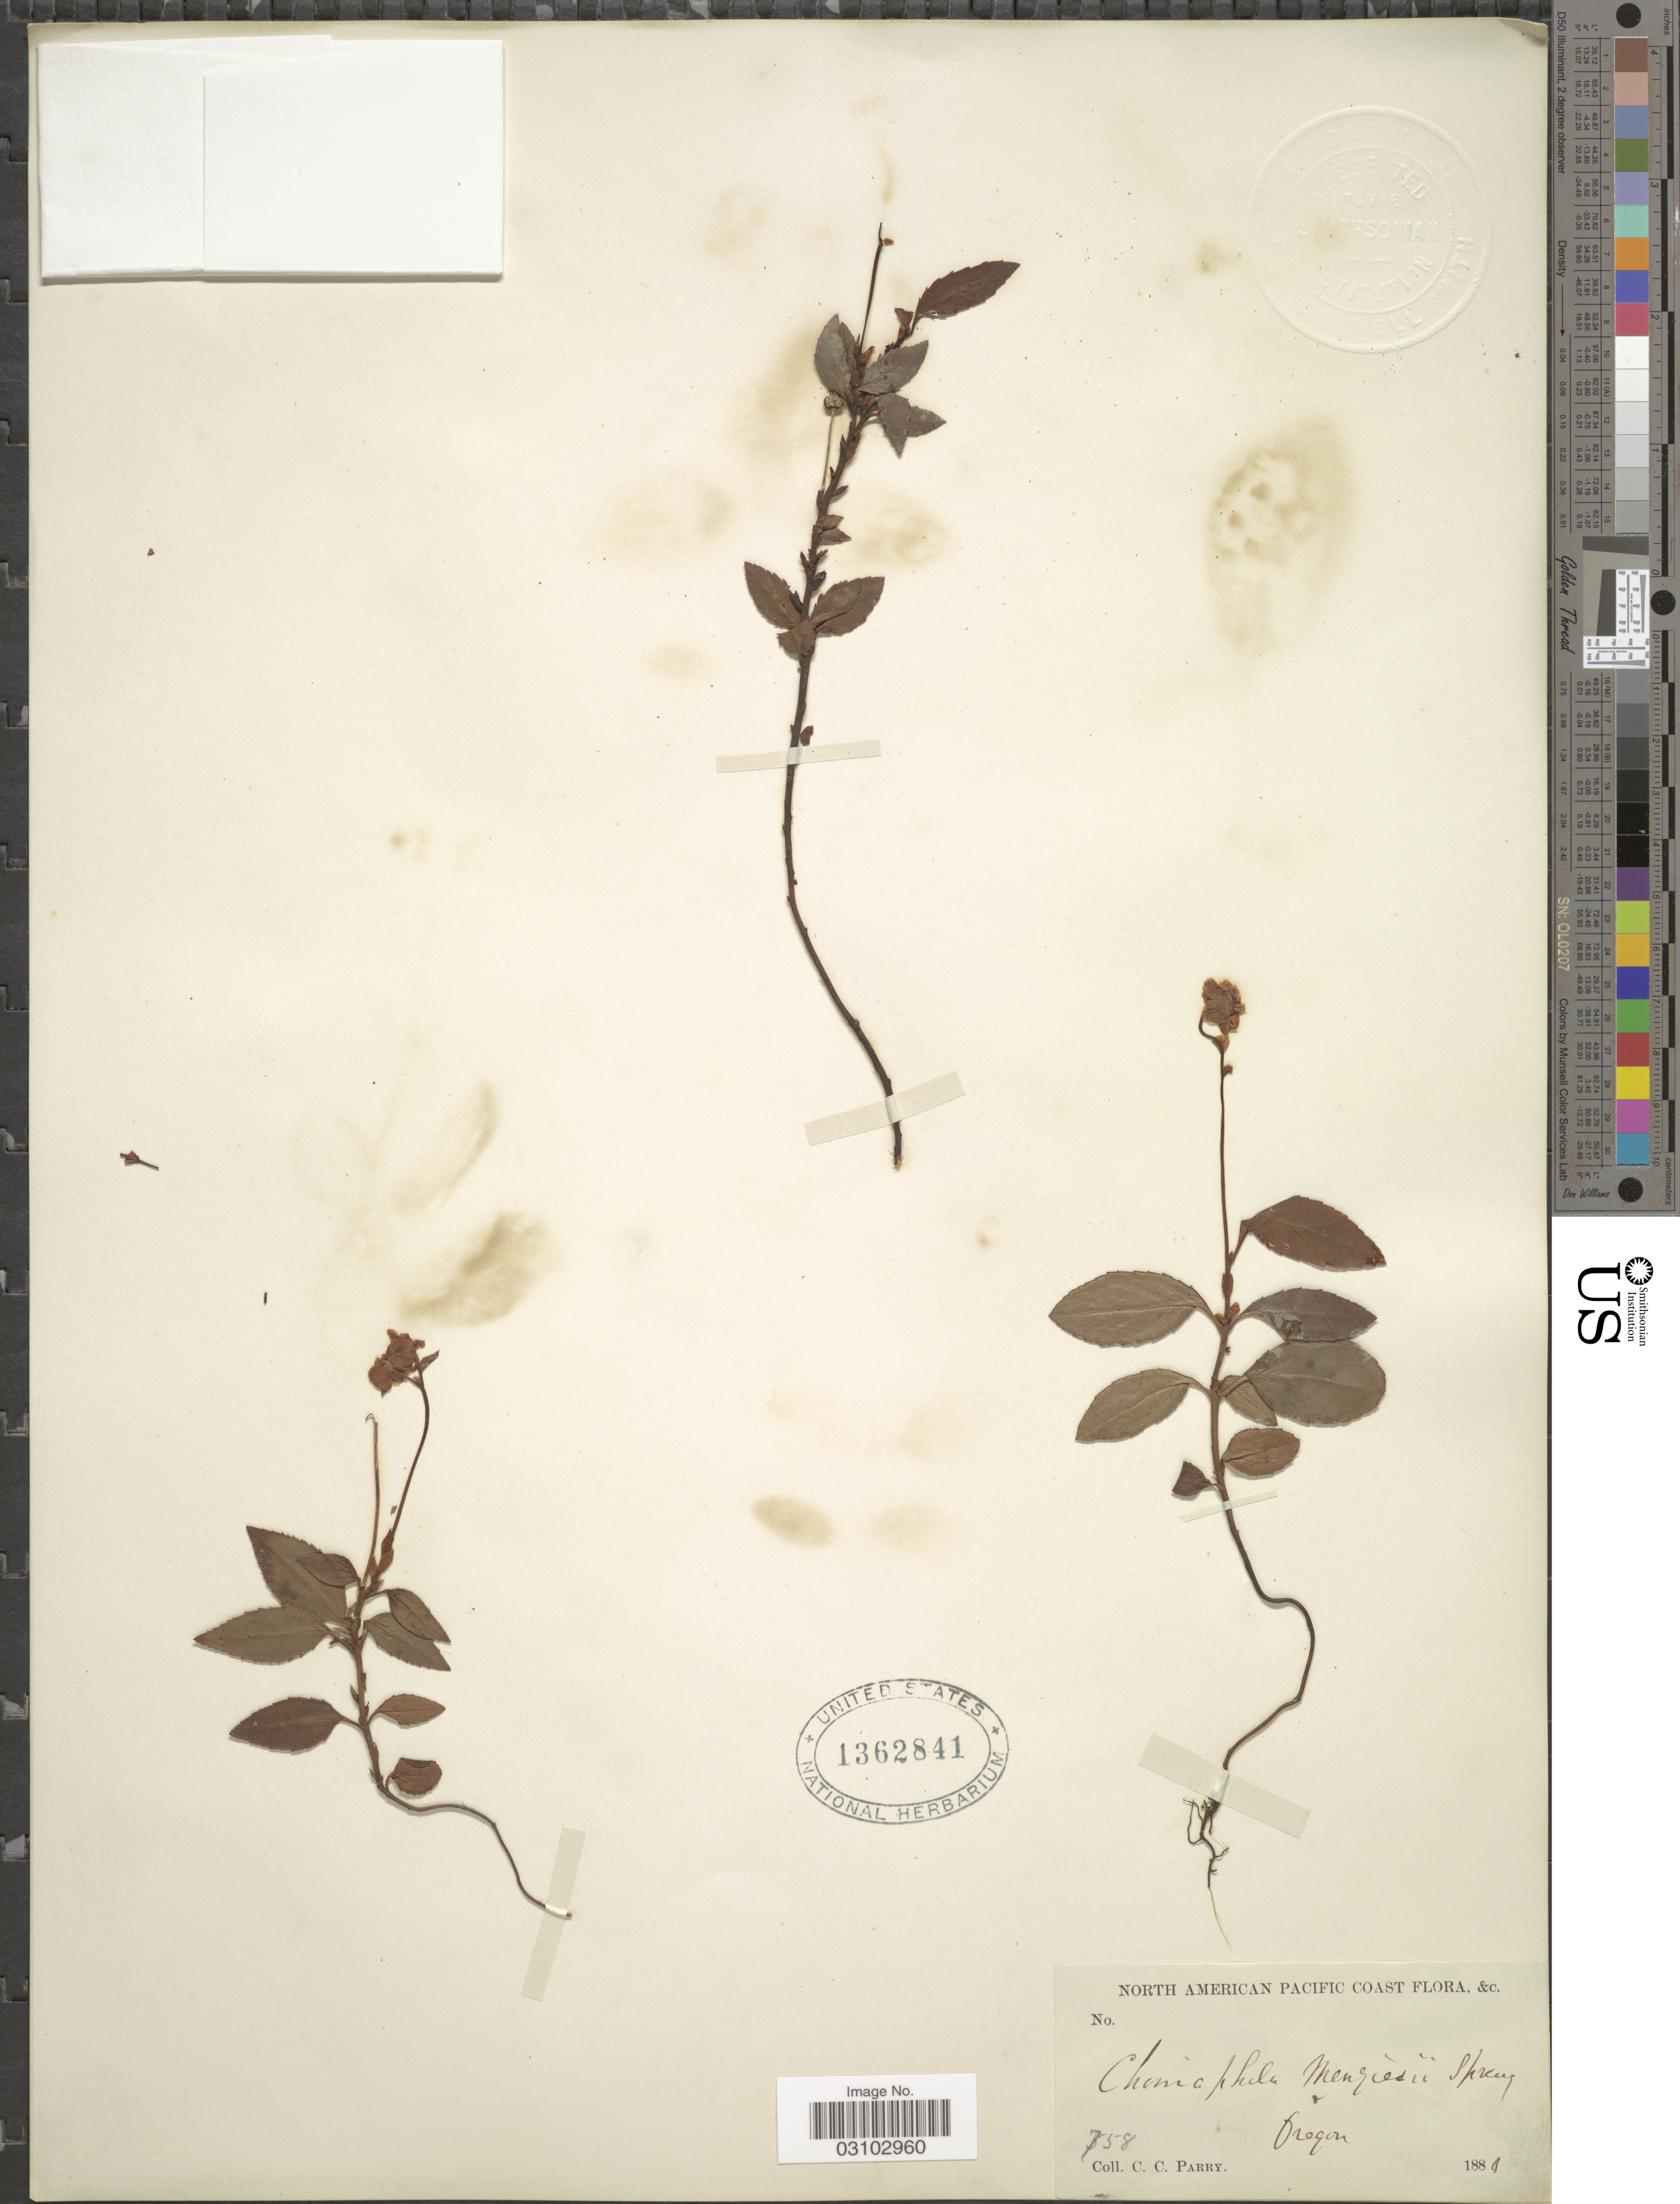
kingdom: Plantae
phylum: Tracheophyta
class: Magnoliopsida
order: Ericales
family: Ericaceae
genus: Chimaphila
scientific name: Chimaphila menziesii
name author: (R. Br. ex G. Don) Spreng.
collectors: C. C. Parry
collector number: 758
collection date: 1884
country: United States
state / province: Oregon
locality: Pacific Coast.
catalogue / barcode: US 1362841